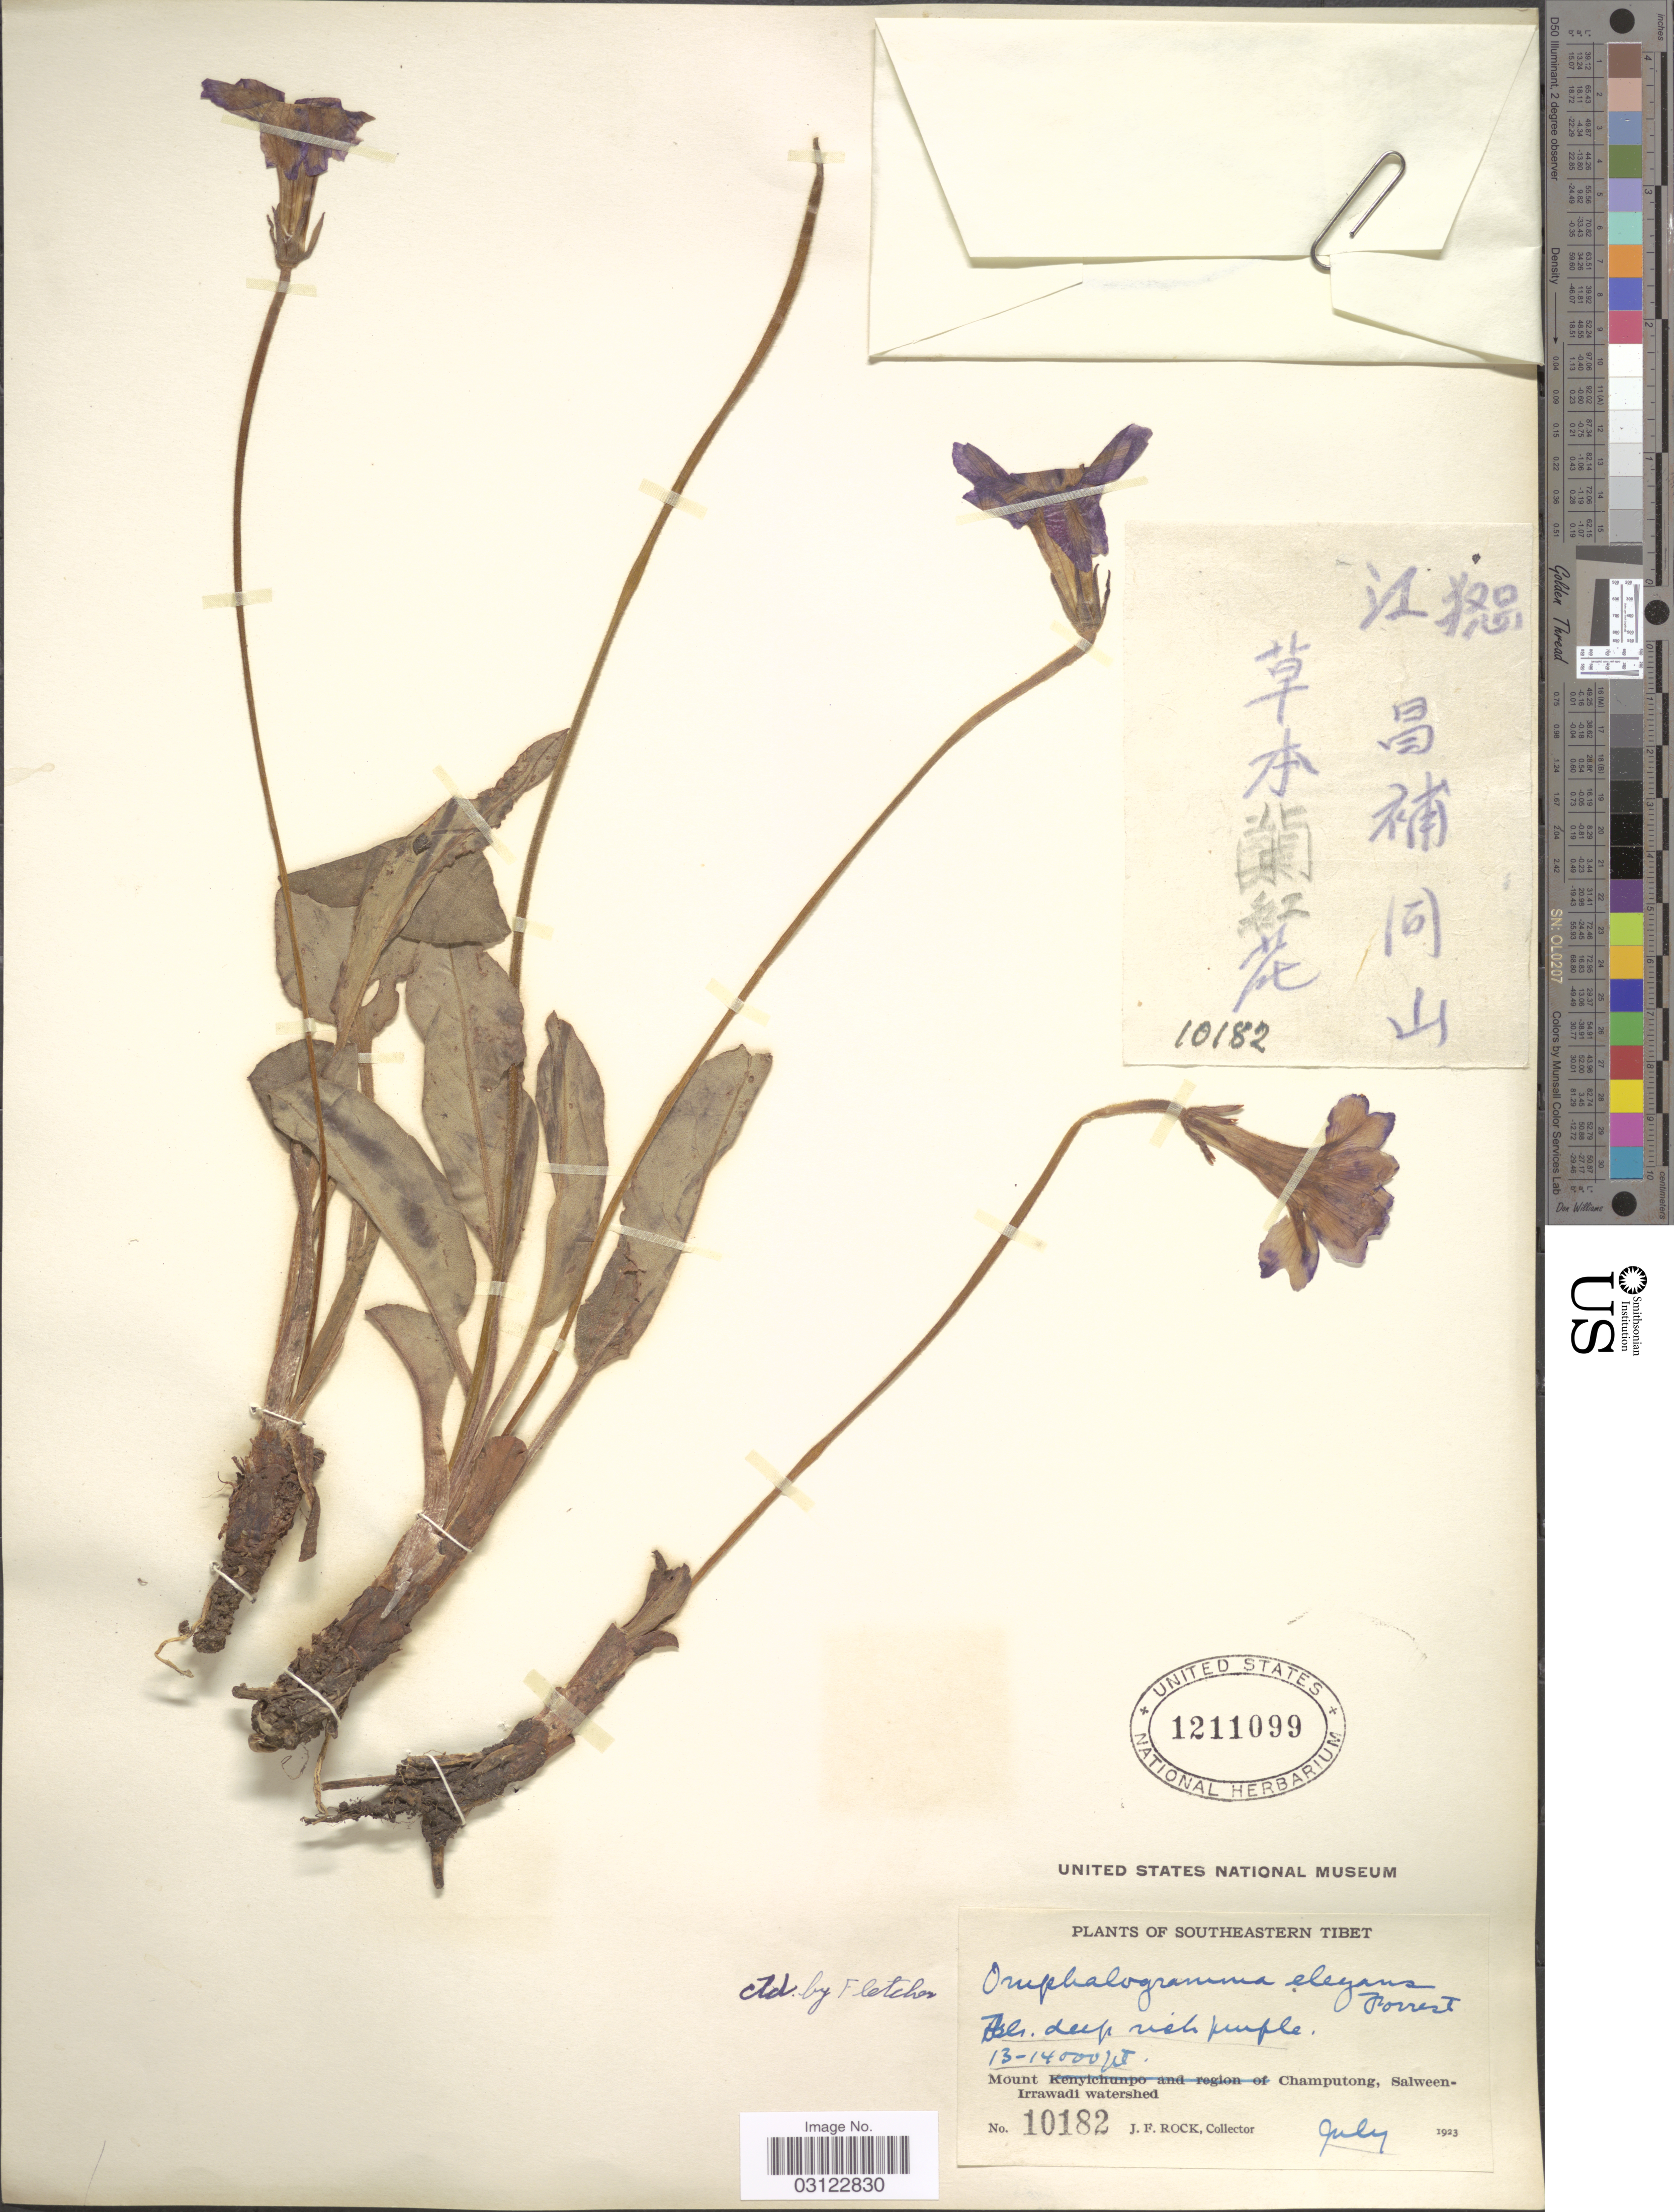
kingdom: Plantae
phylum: Tracheophyta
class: Magnoliopsida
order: Ericales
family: Primulaceae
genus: Omphalogramma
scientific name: Omphalogramma elegans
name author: Forrest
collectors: J. Rock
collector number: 10182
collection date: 1923-07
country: China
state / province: Xizang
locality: Southeastern Tibet. Mount Champutong, Salween-Irrawadi watershed.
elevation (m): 3962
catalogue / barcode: US 1211099